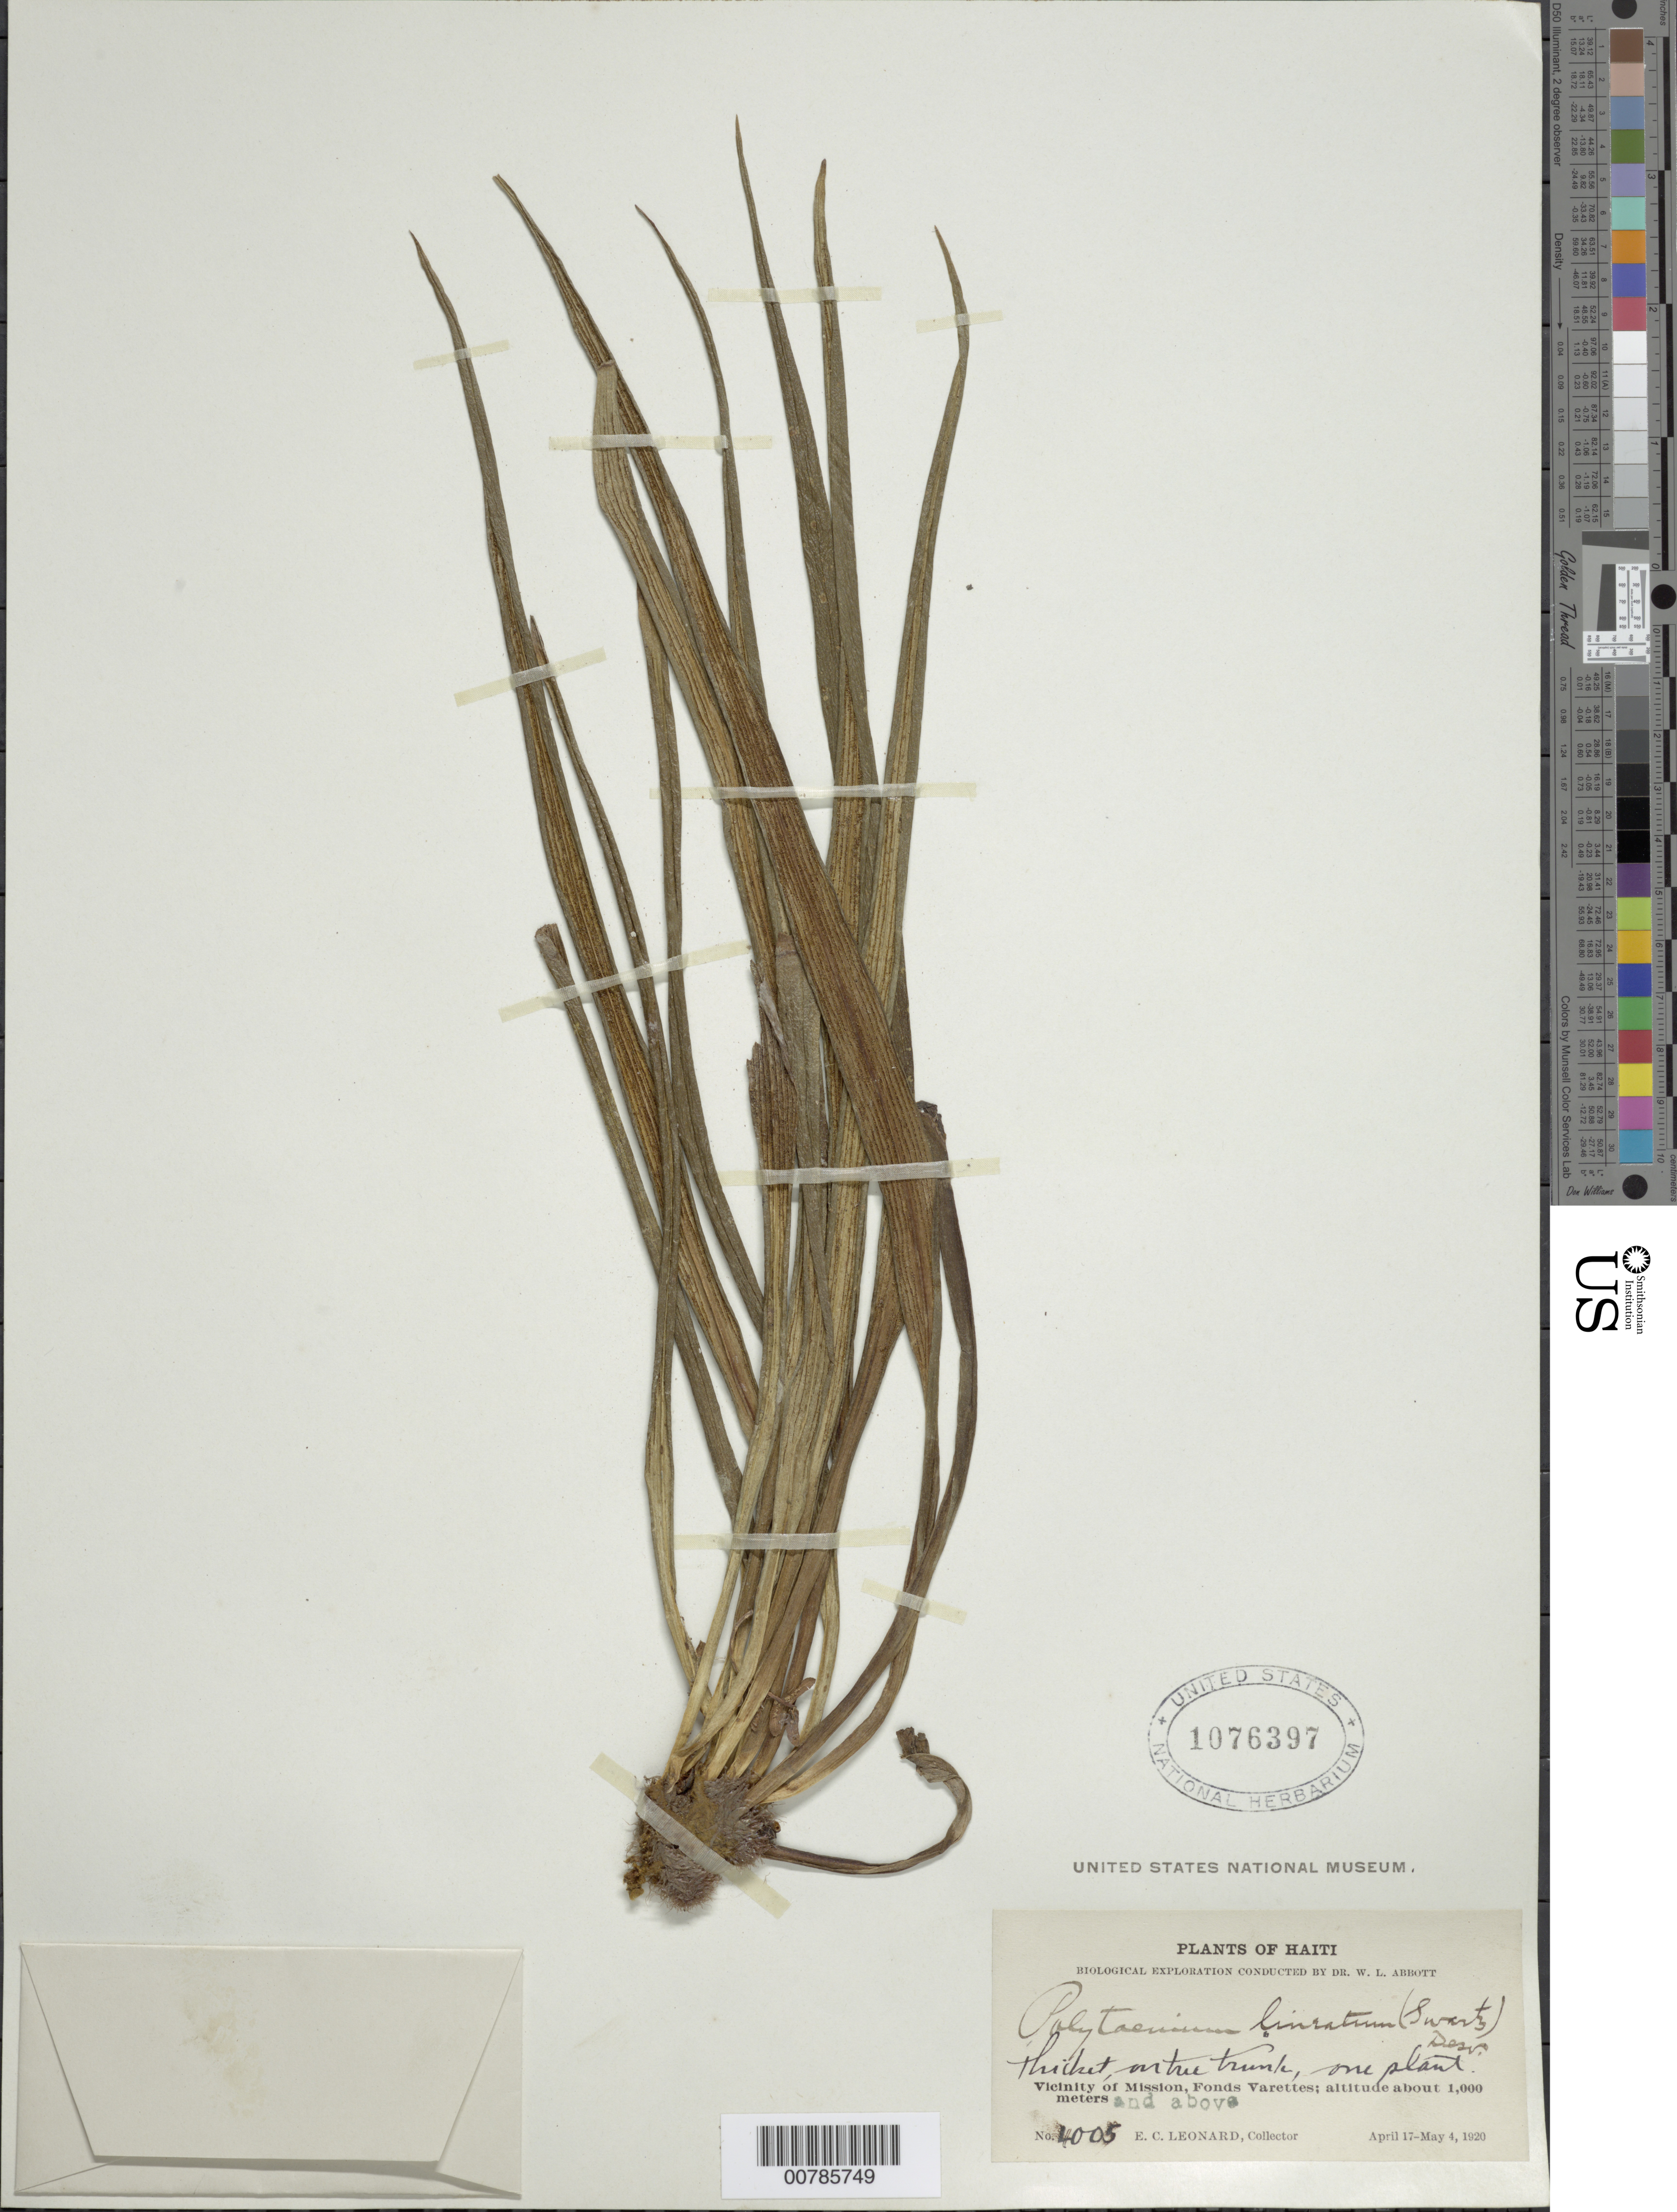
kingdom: Plantae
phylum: Tracheophyta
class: Polypodiopsida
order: Polypodiales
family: Pteridaceae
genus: Polytaenium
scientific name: Polytaenium lineatum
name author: (Sw.) J. Sm.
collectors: E. C. Leonard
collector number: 4005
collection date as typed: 17 Apr 1920 04 May 1920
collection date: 1920-04-17/1920-05-04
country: Haiti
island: Hispaniola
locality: Mission vicinity, Fonds Varettes and above La Source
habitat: Thicket, on tree trunk, one plant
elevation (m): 1000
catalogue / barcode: US 1076397